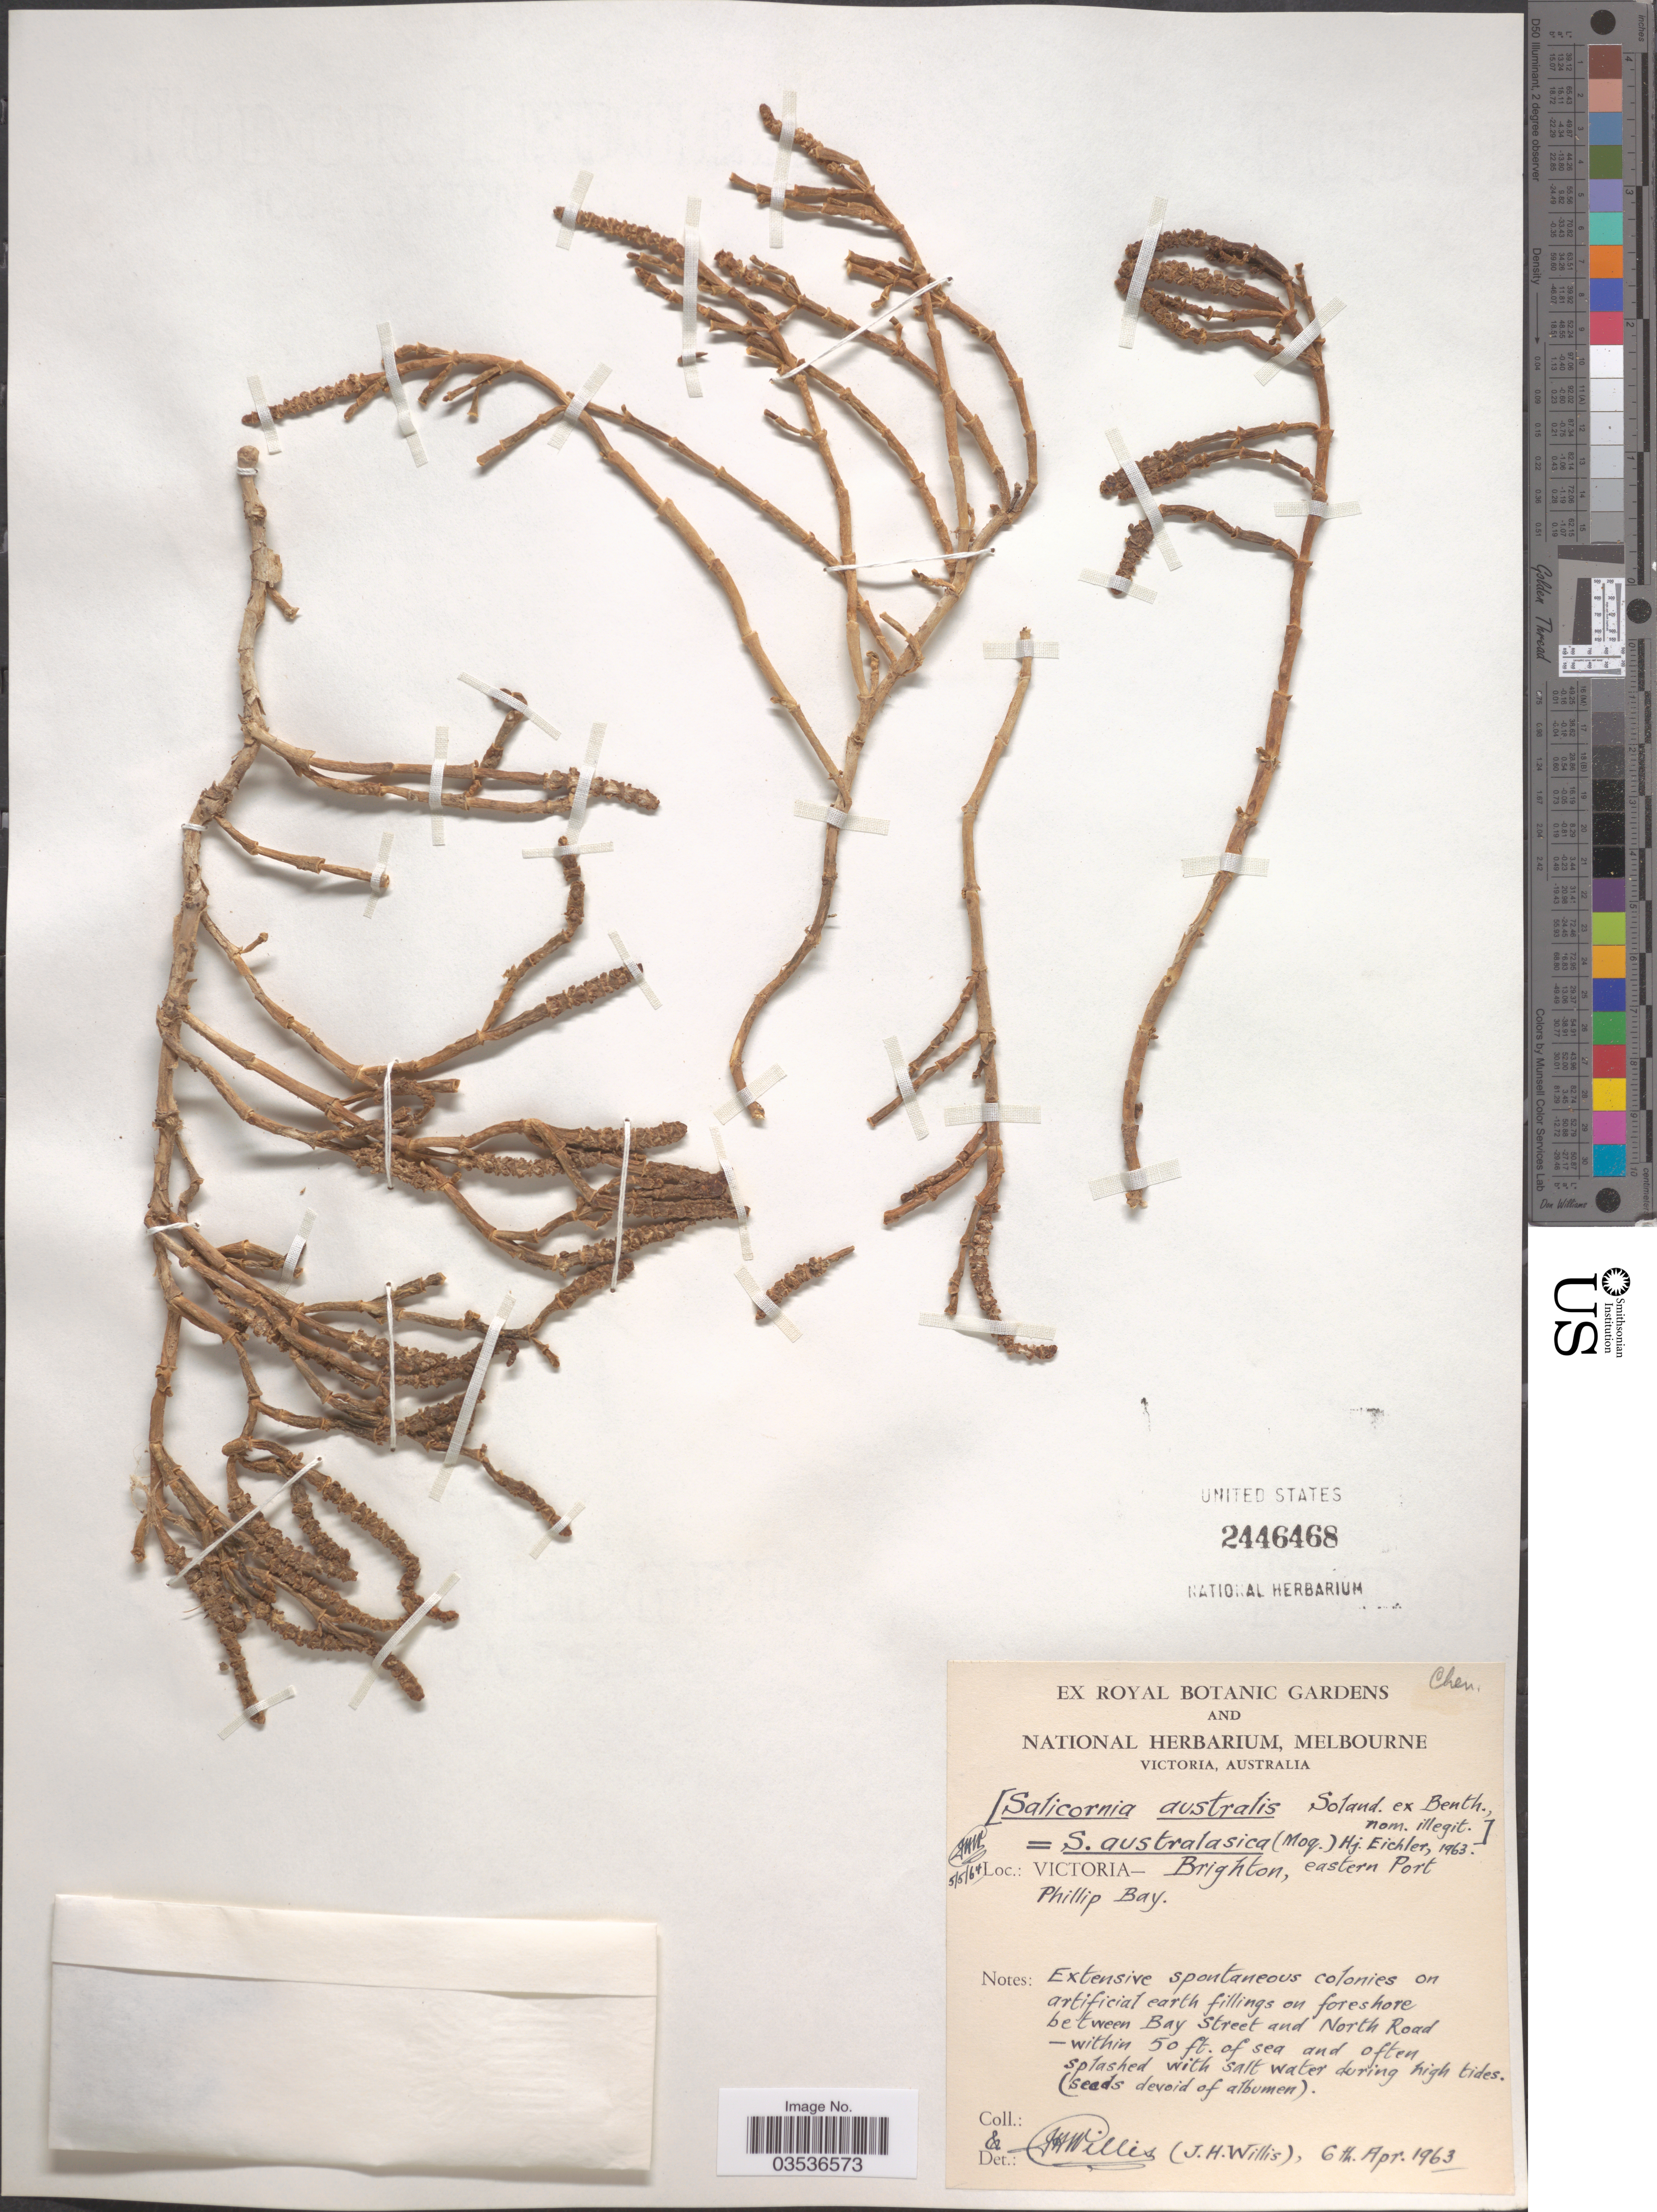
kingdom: Plantae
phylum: Tracheophyta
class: Magnoliopsida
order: Caryophyllales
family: Amaranthaceae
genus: Salicornia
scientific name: Salicornia quinqueflora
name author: Bunge ex Ung.-Sternb.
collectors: J. Willis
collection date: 1963-04-06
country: Australia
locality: Victoria- Brighton, eastern Port Phillip Bay.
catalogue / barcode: US 2446468